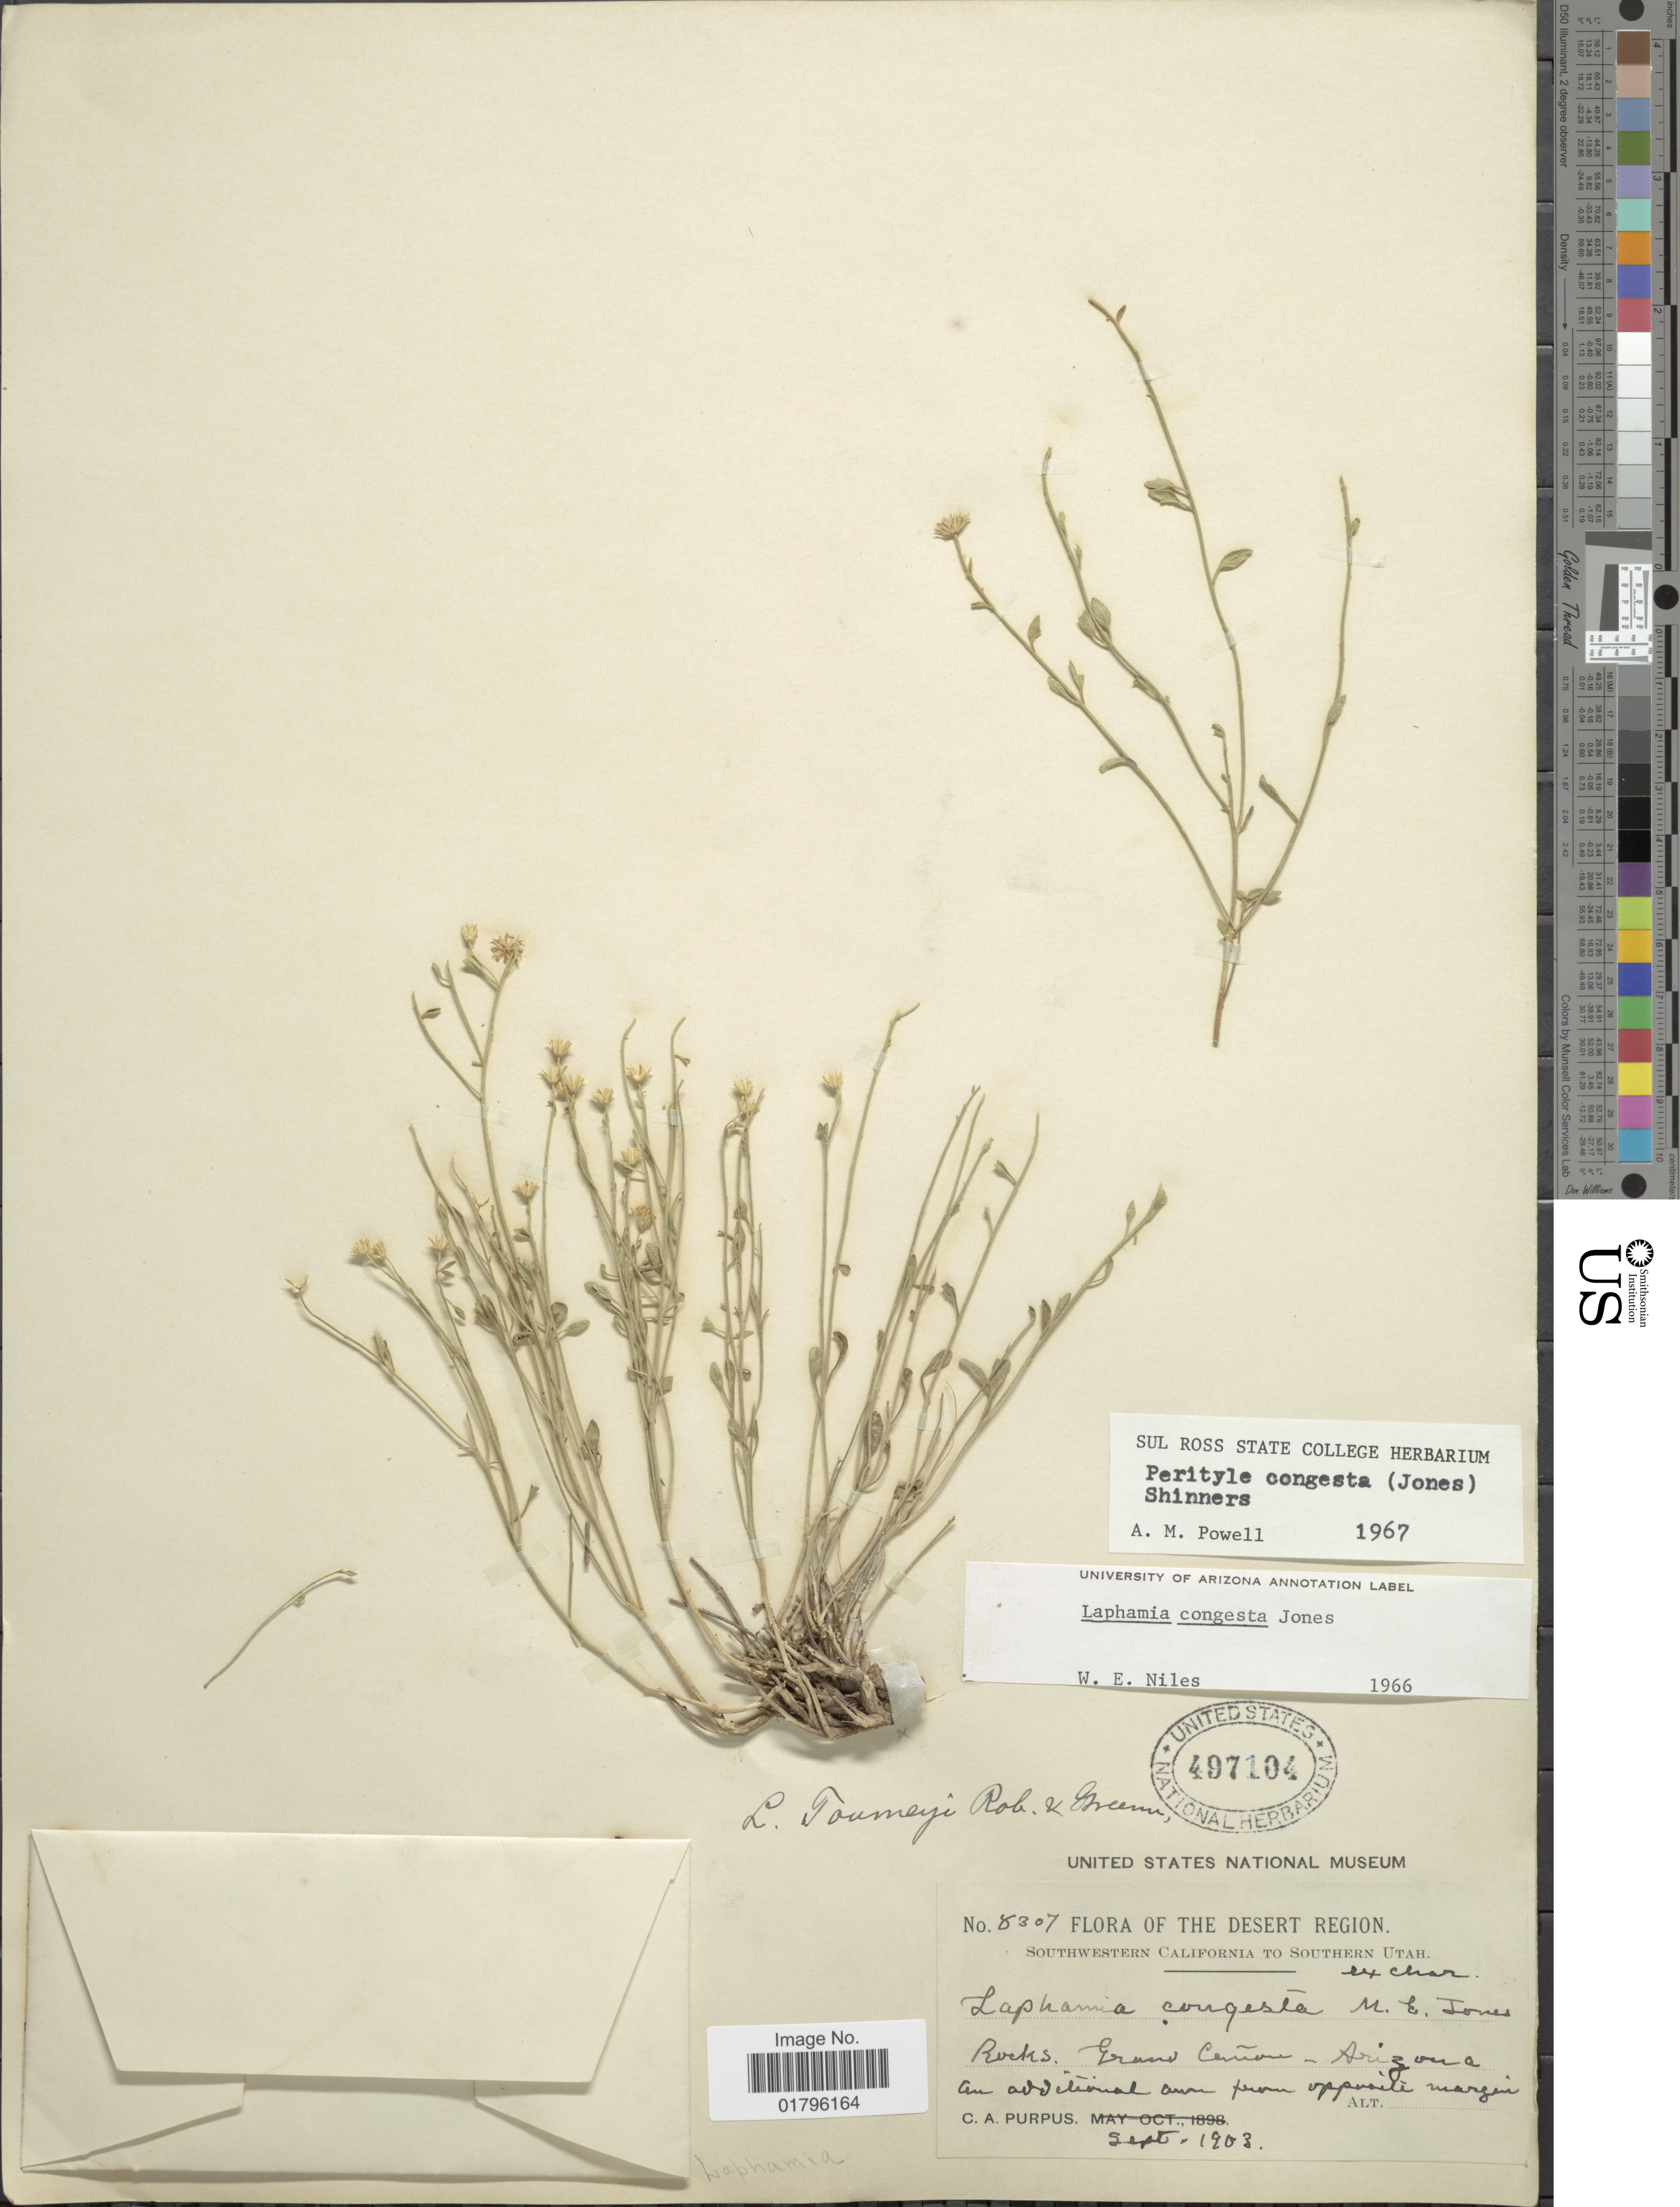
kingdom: Plantae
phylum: Tracheophyta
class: Magnoliopsida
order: Asterales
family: Asteraceae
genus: Perityle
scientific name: Perityle congesta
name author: (M.E. Jones) Shinners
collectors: C. A. Purpus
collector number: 8307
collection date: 1903-09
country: United States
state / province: Arizona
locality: Grand Cañon. Desert Region. Southwestern California to Southern Utah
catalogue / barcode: US 497104